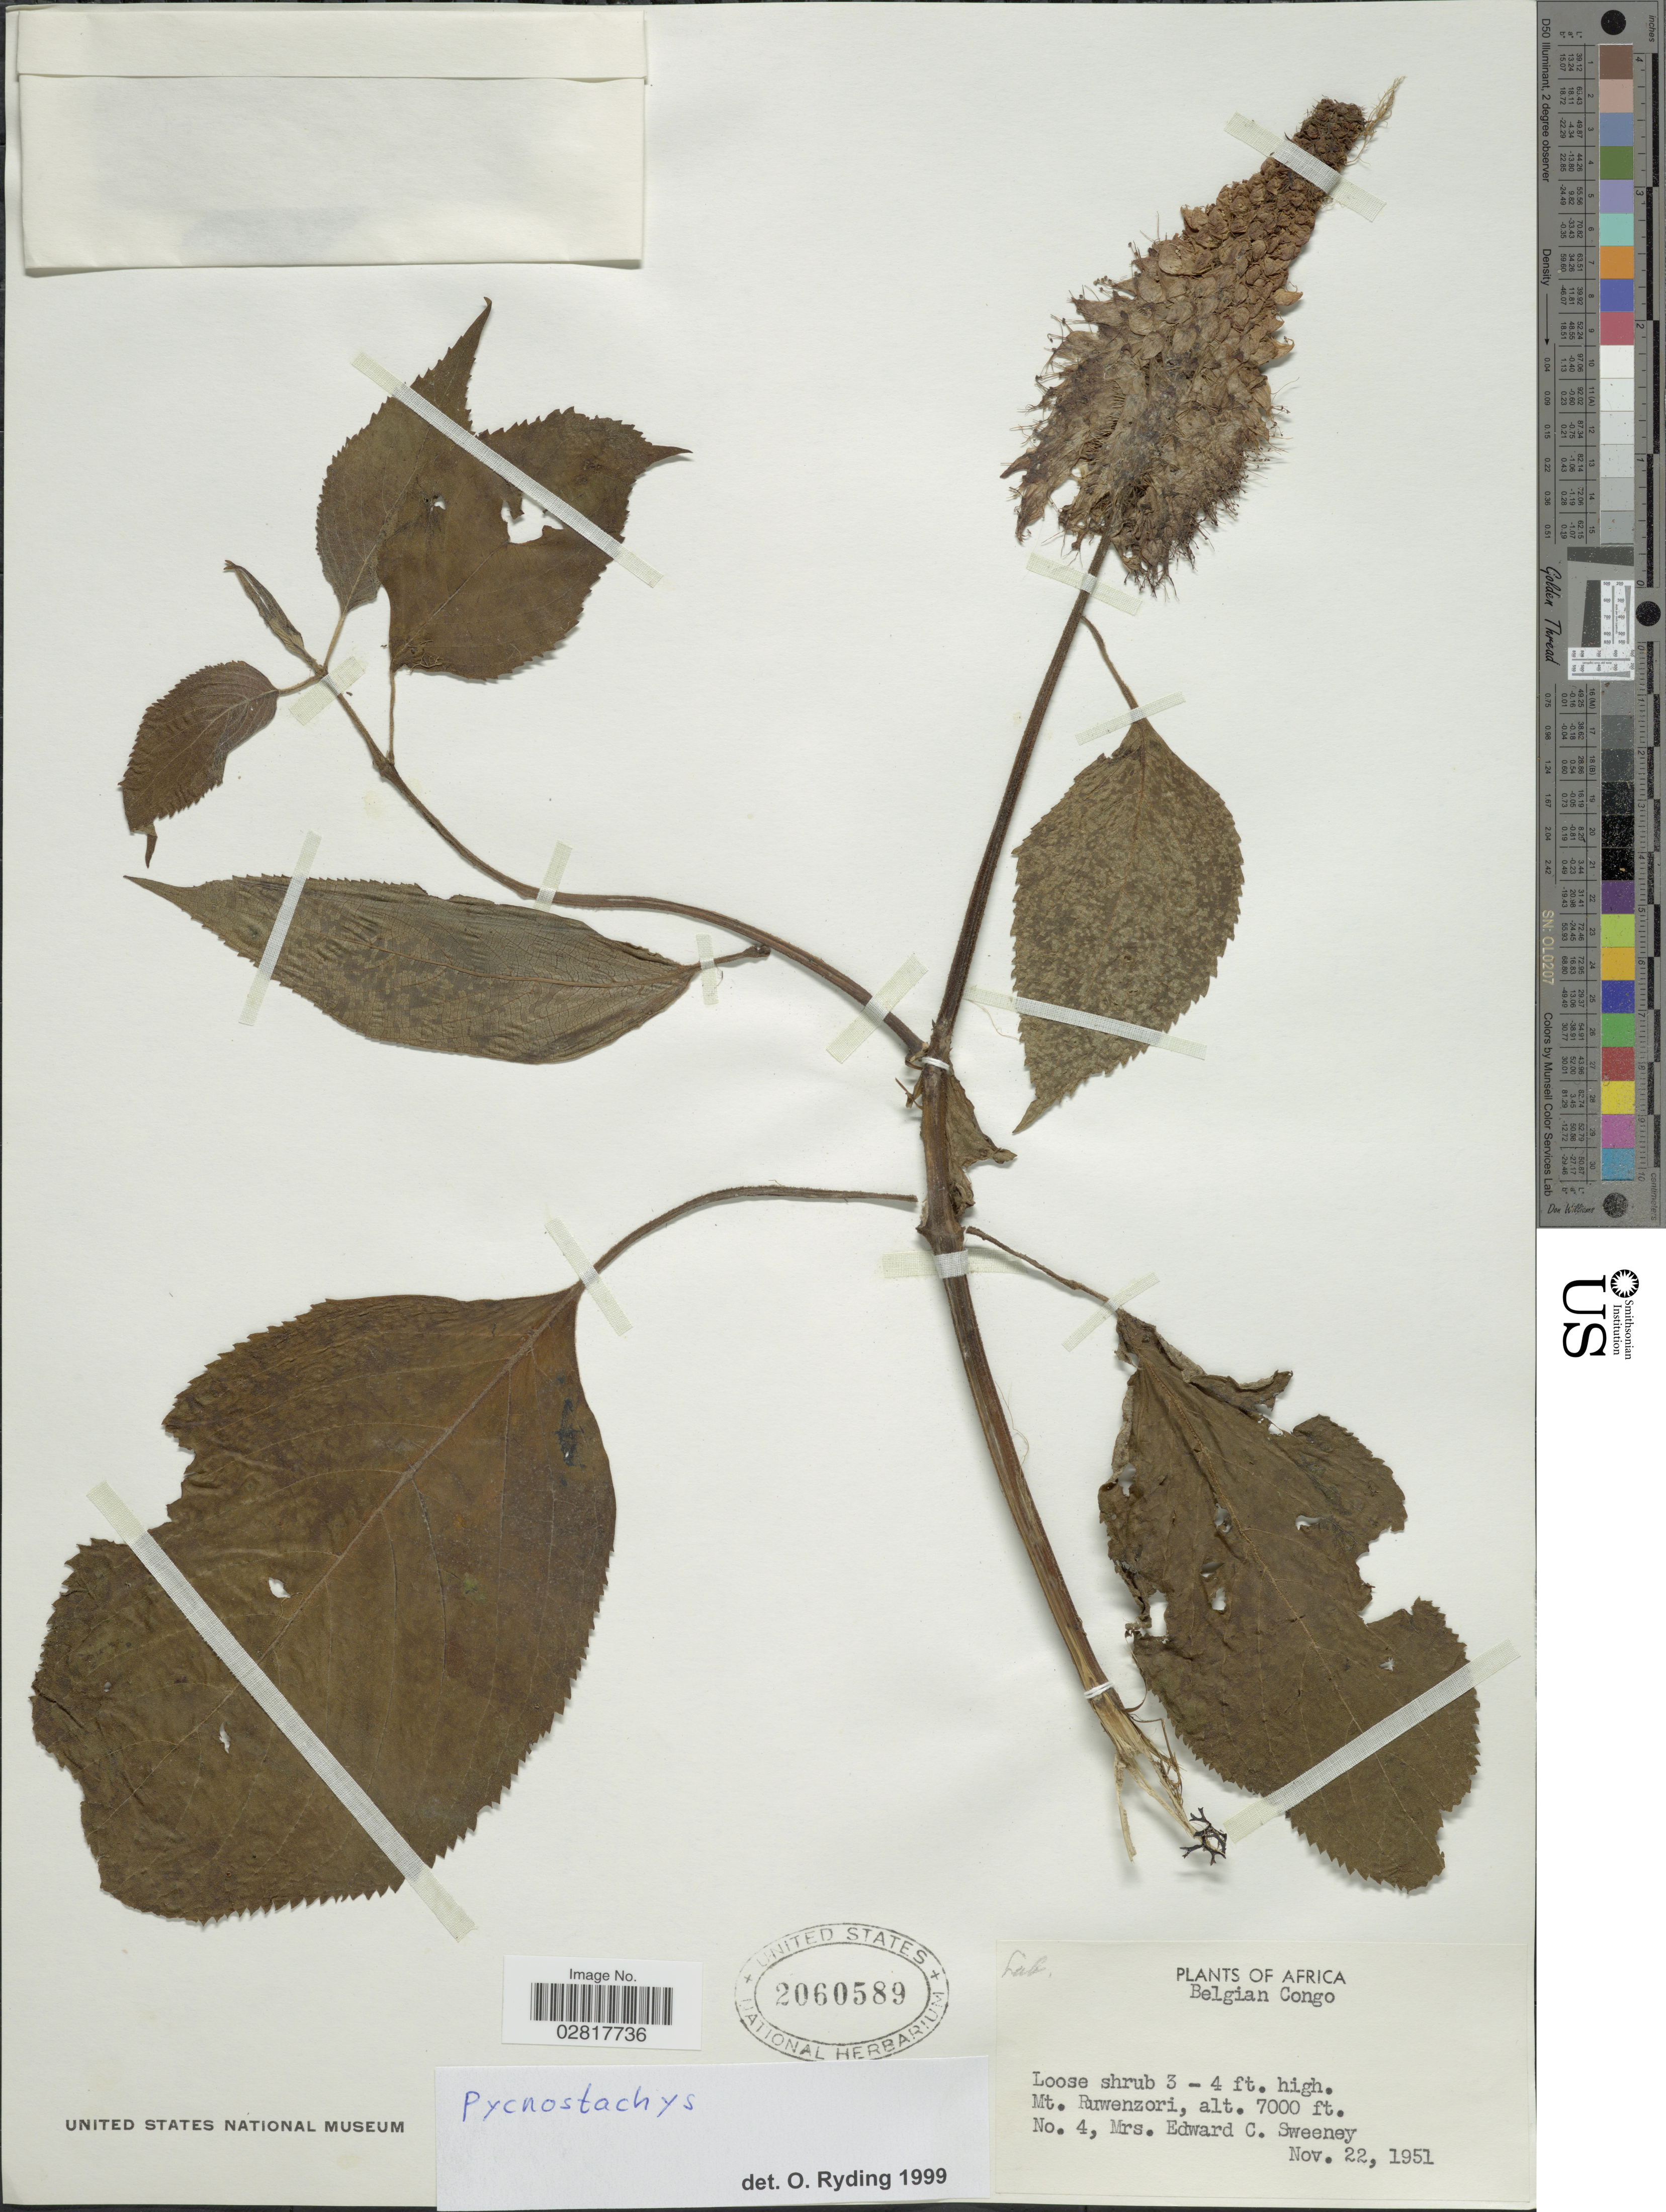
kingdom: Plantae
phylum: Tracheophyta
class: Magnoliopsida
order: Lamiales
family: Lamiaceae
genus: Pycnostachys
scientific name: Pycnostachys sp.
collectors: E. Sweeney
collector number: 4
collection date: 1951-11-22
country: Congo, Democratic Republic of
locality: Belgian Congo. Mt. Ruwenzori.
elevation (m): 2134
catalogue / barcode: US 2060589